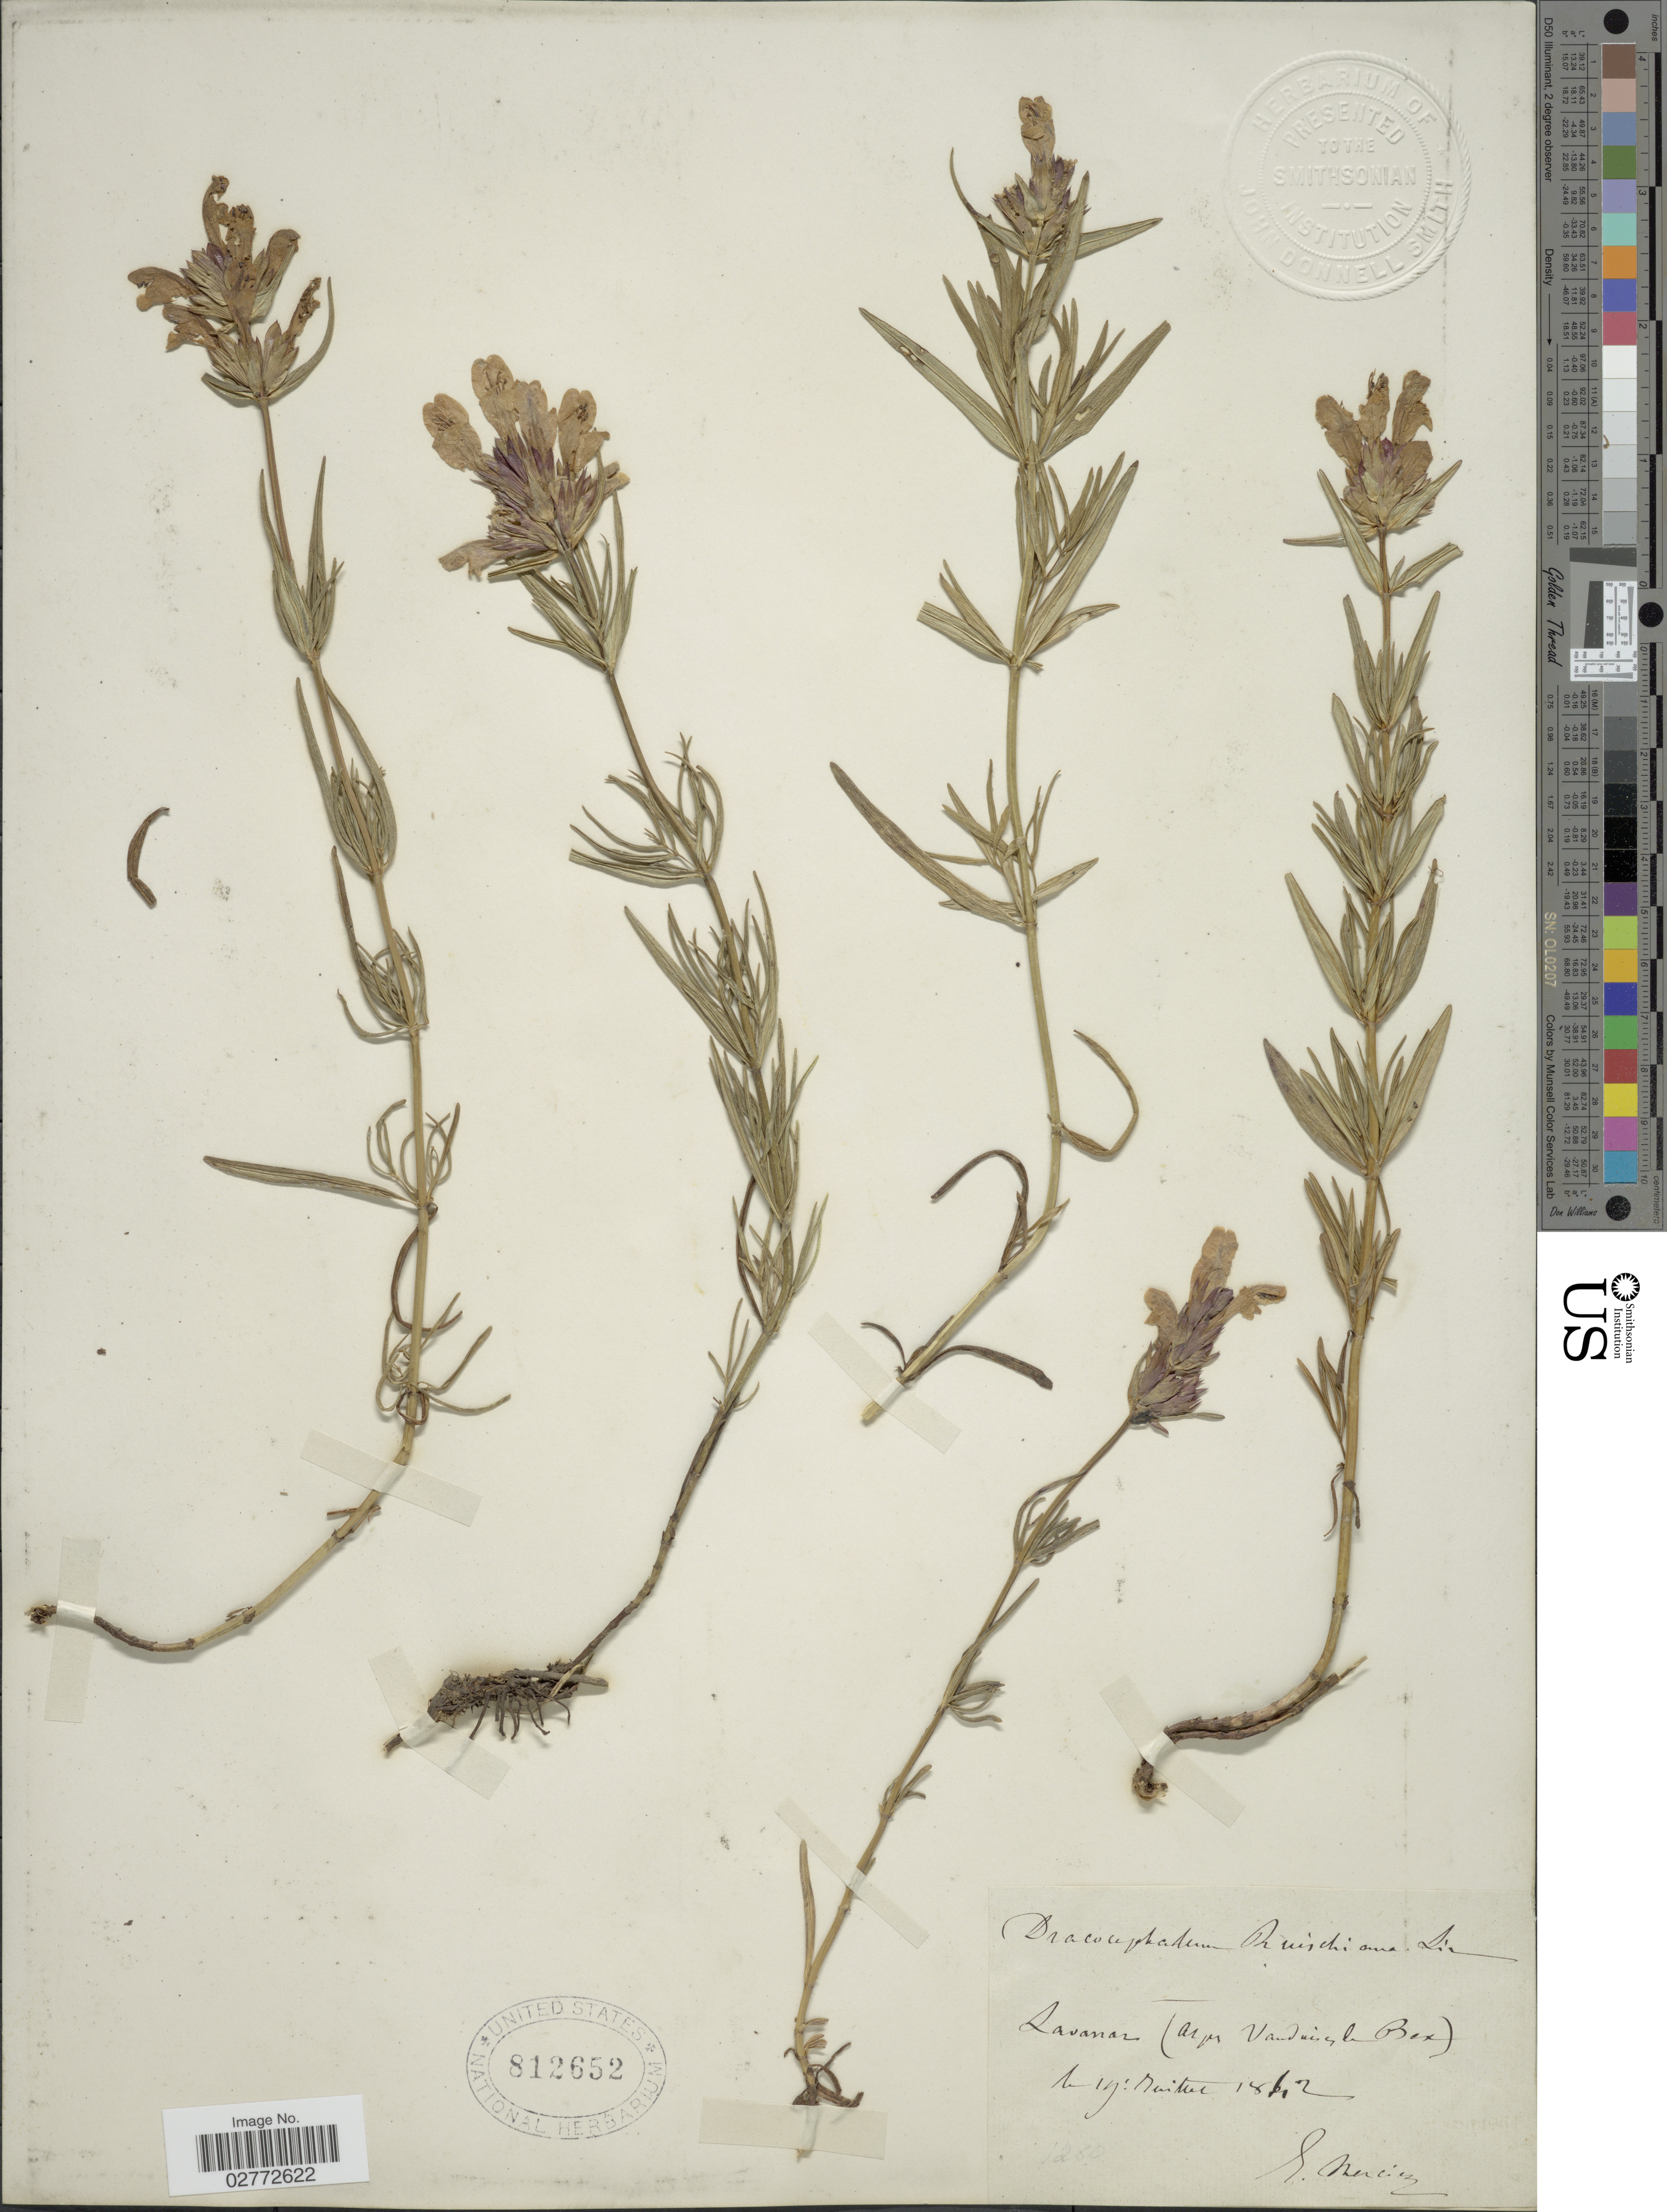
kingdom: Plantae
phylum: Tracheophyta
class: Magnoliopsida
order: Lamiales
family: Lamiaceae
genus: Dracocephalum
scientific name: Dracocephalum ruyschiana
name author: L.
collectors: P. Merciez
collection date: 1842-06-19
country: Switzerland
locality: Davanar (Alps Vaudoises Bex).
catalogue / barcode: US 812652